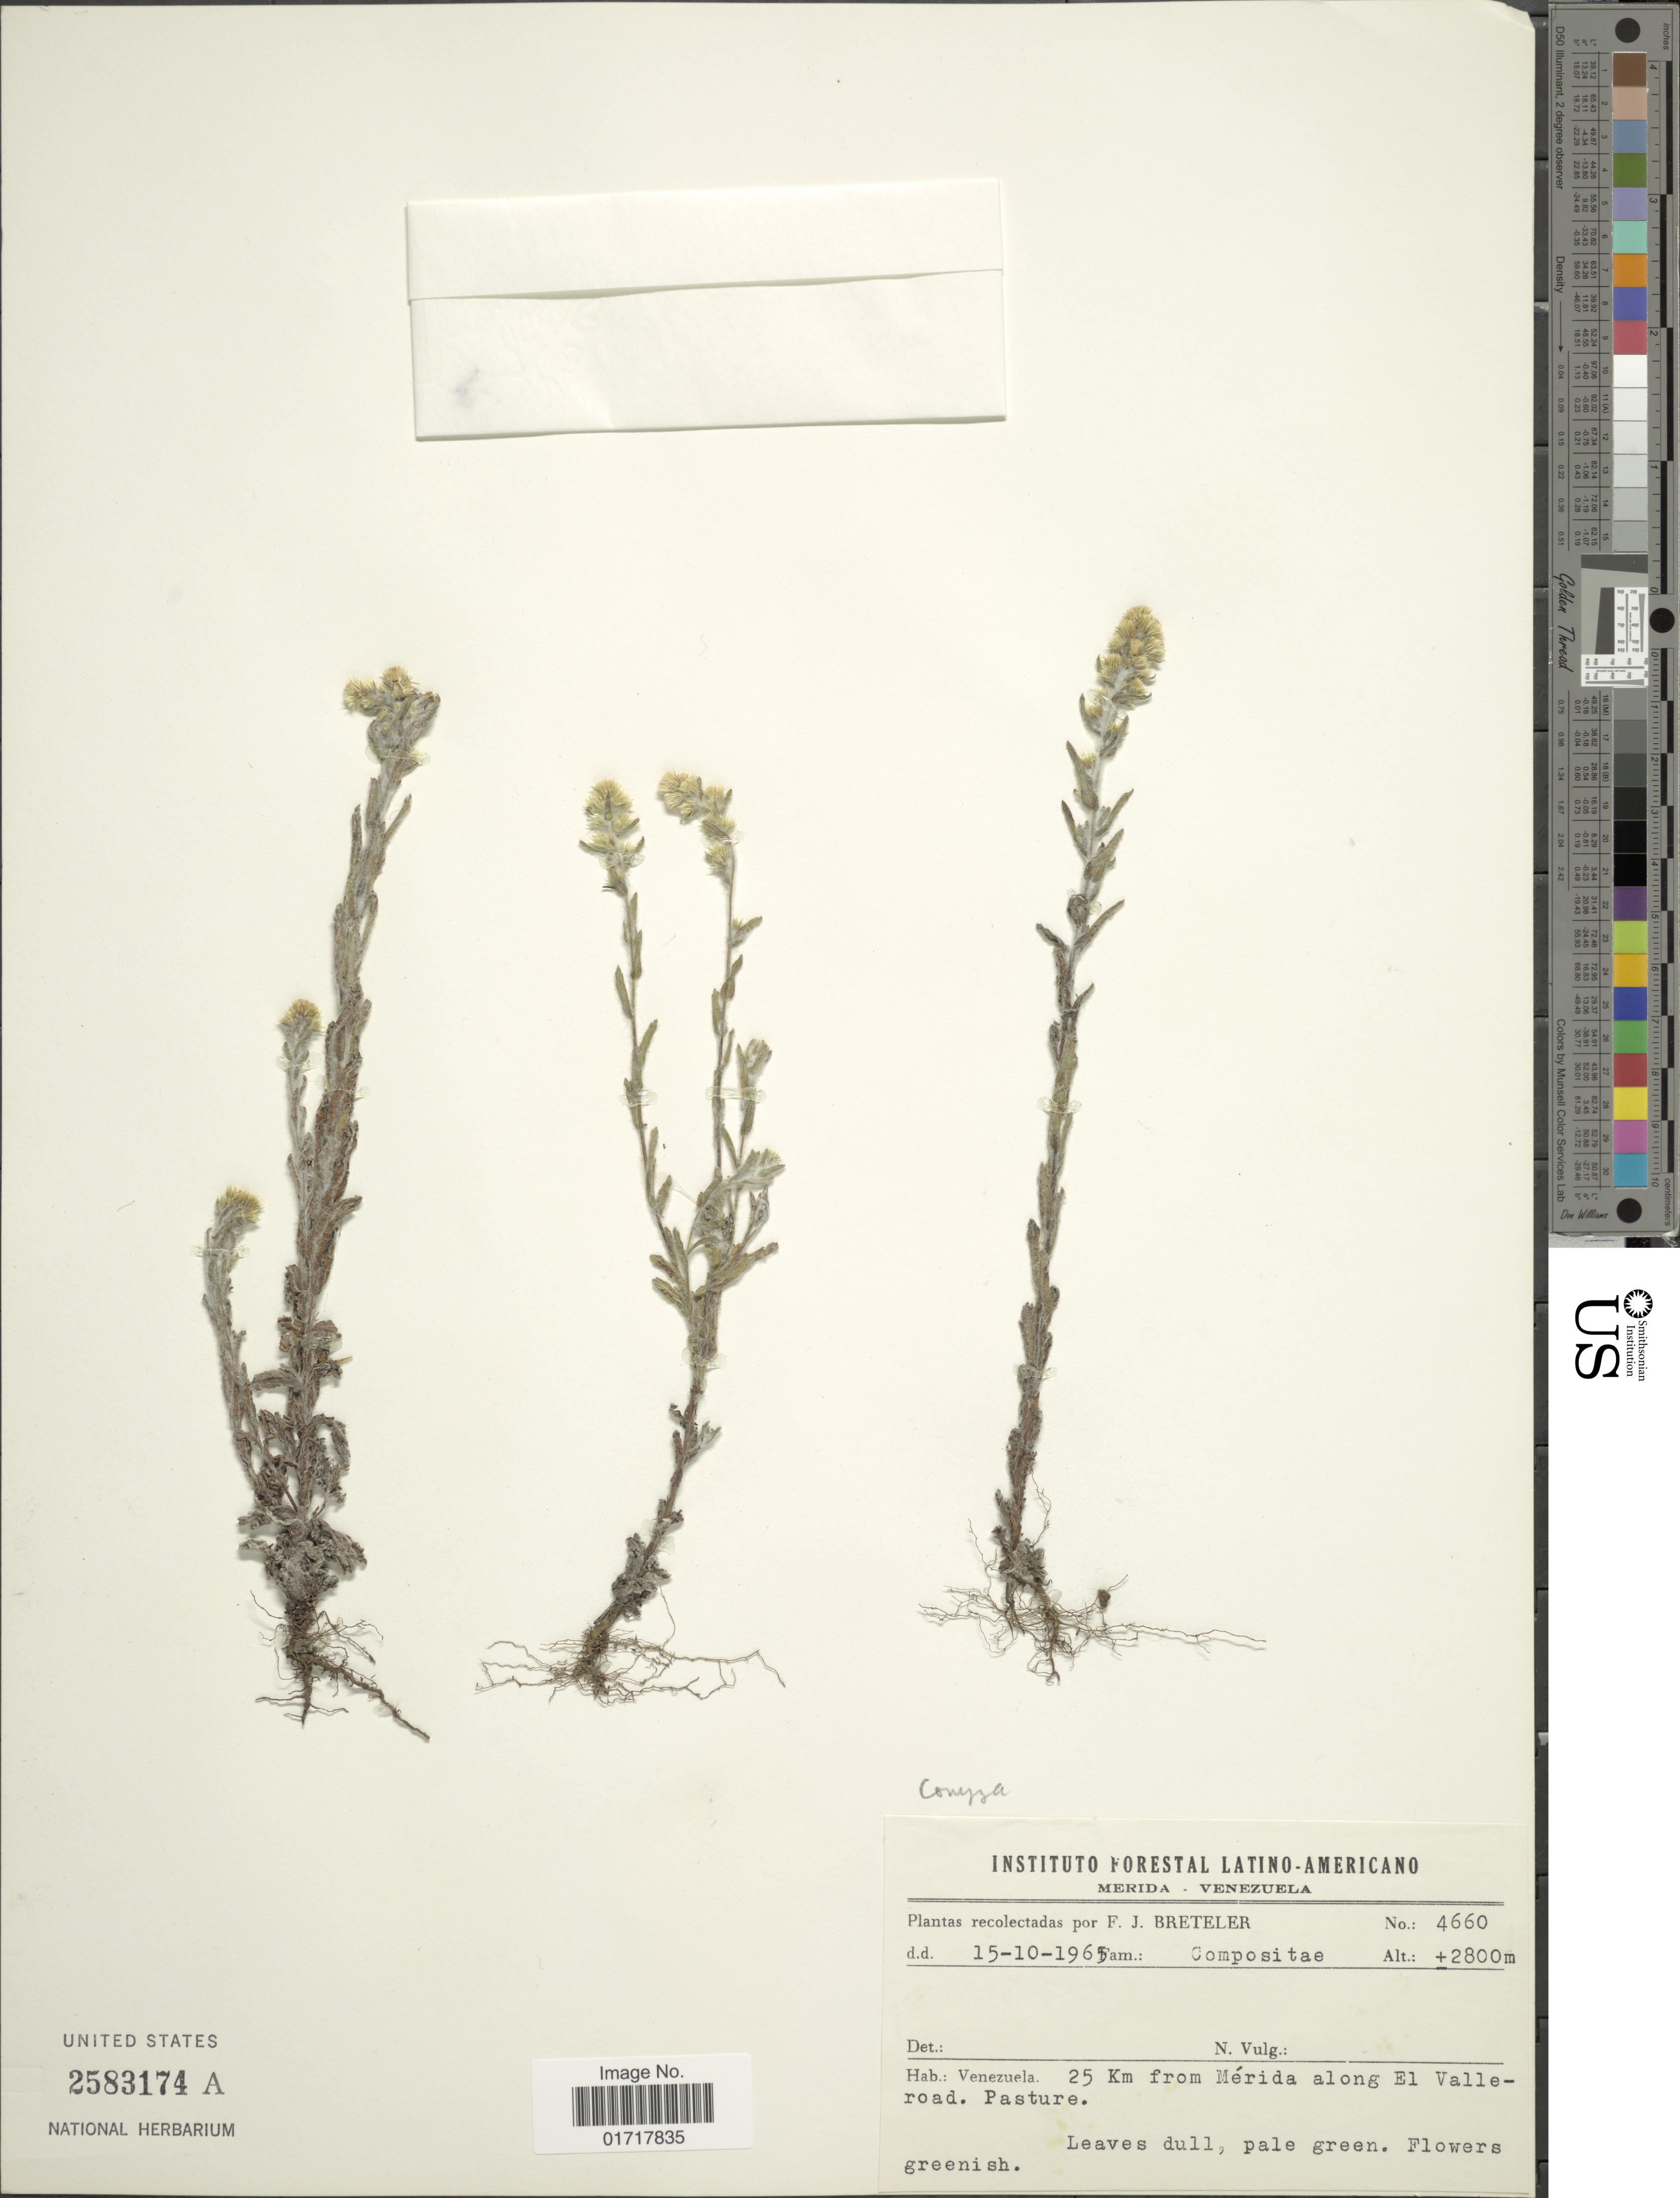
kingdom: Plantae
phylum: Tracheophyta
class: Magnoliopsida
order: Asterales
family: Asteraceae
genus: Conyza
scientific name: Conyza sp.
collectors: F. J. Breteler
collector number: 4660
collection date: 1965-10-15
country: Venezuela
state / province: Mérida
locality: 25 km from Merida along El Valleroad. Pasture.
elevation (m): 2800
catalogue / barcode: US 2583174A